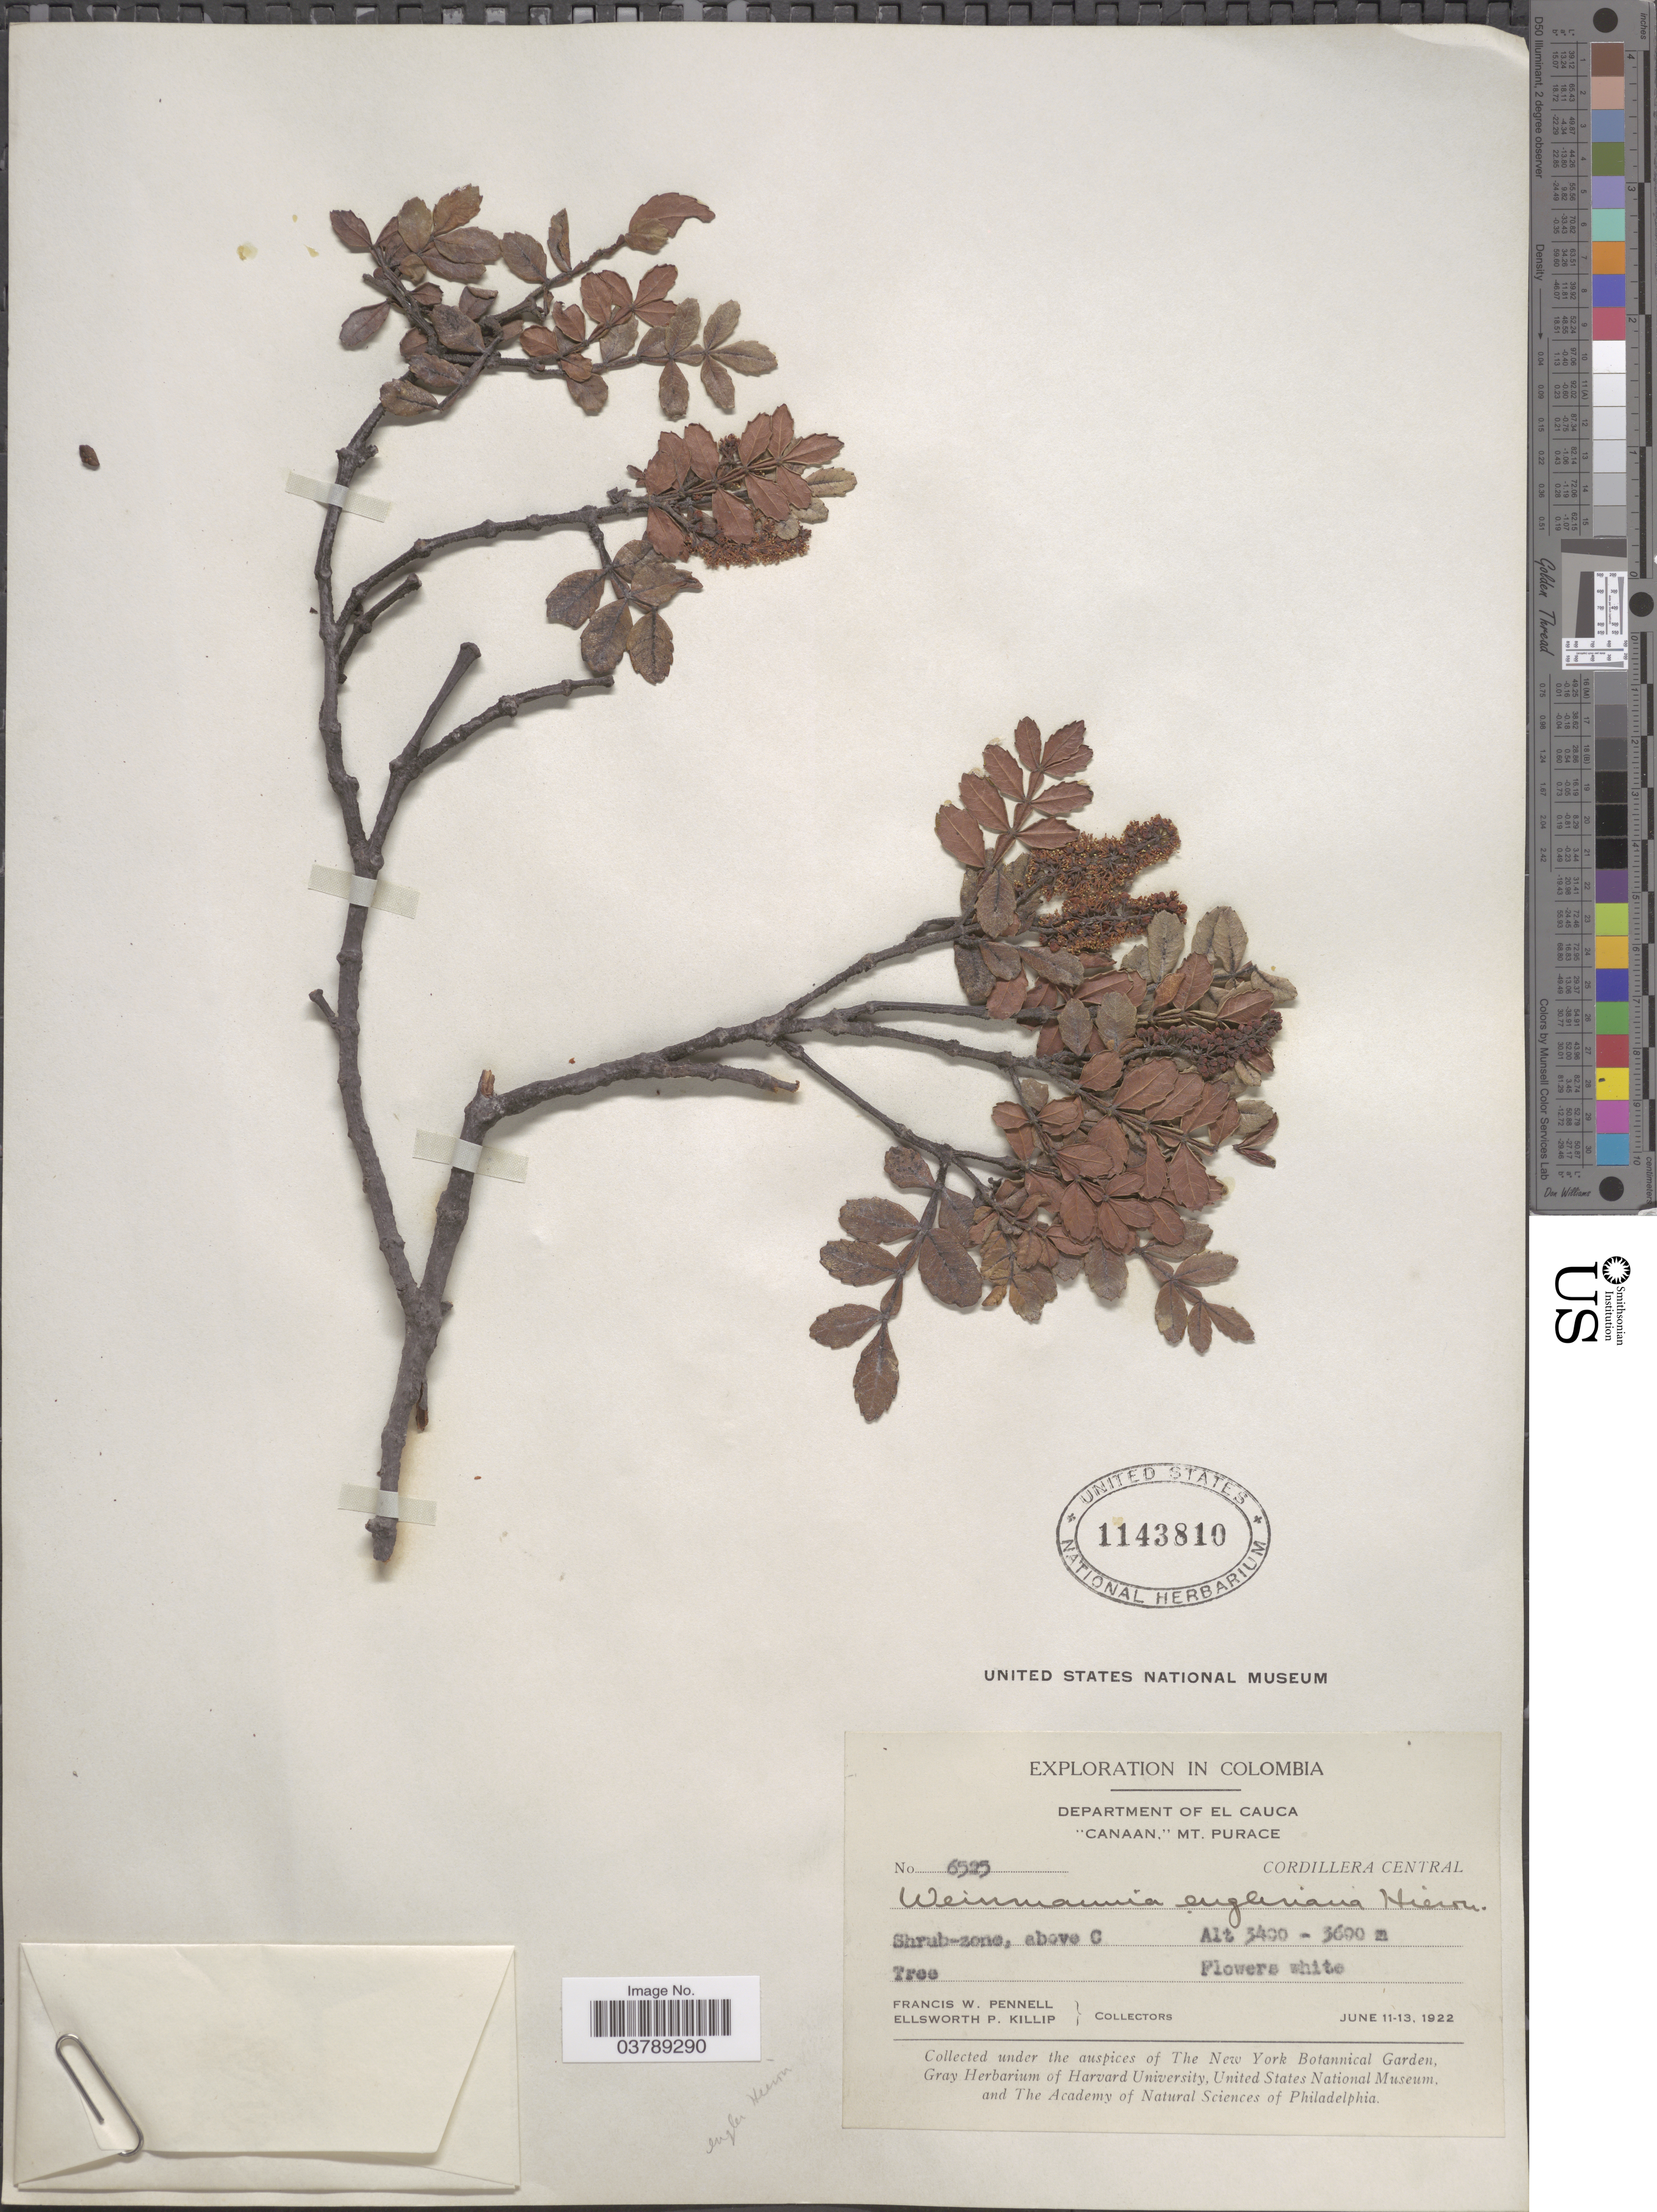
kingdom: Plantae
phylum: Tracheophyta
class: Magnoliopsida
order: Oxalidales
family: Cunoniaceae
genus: Weinmannia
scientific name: Weinmannia mariquitae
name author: Szyszyl.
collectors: F. W. Pennell & E. P. Killip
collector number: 6525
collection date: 1922-06-11/1922-06-13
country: Colombia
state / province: Cauca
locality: Department of El Cauca. "Canaan," Mt. Purace. Cordillera Central. Shrub-zone, above C.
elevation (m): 3400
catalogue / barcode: US 1143810